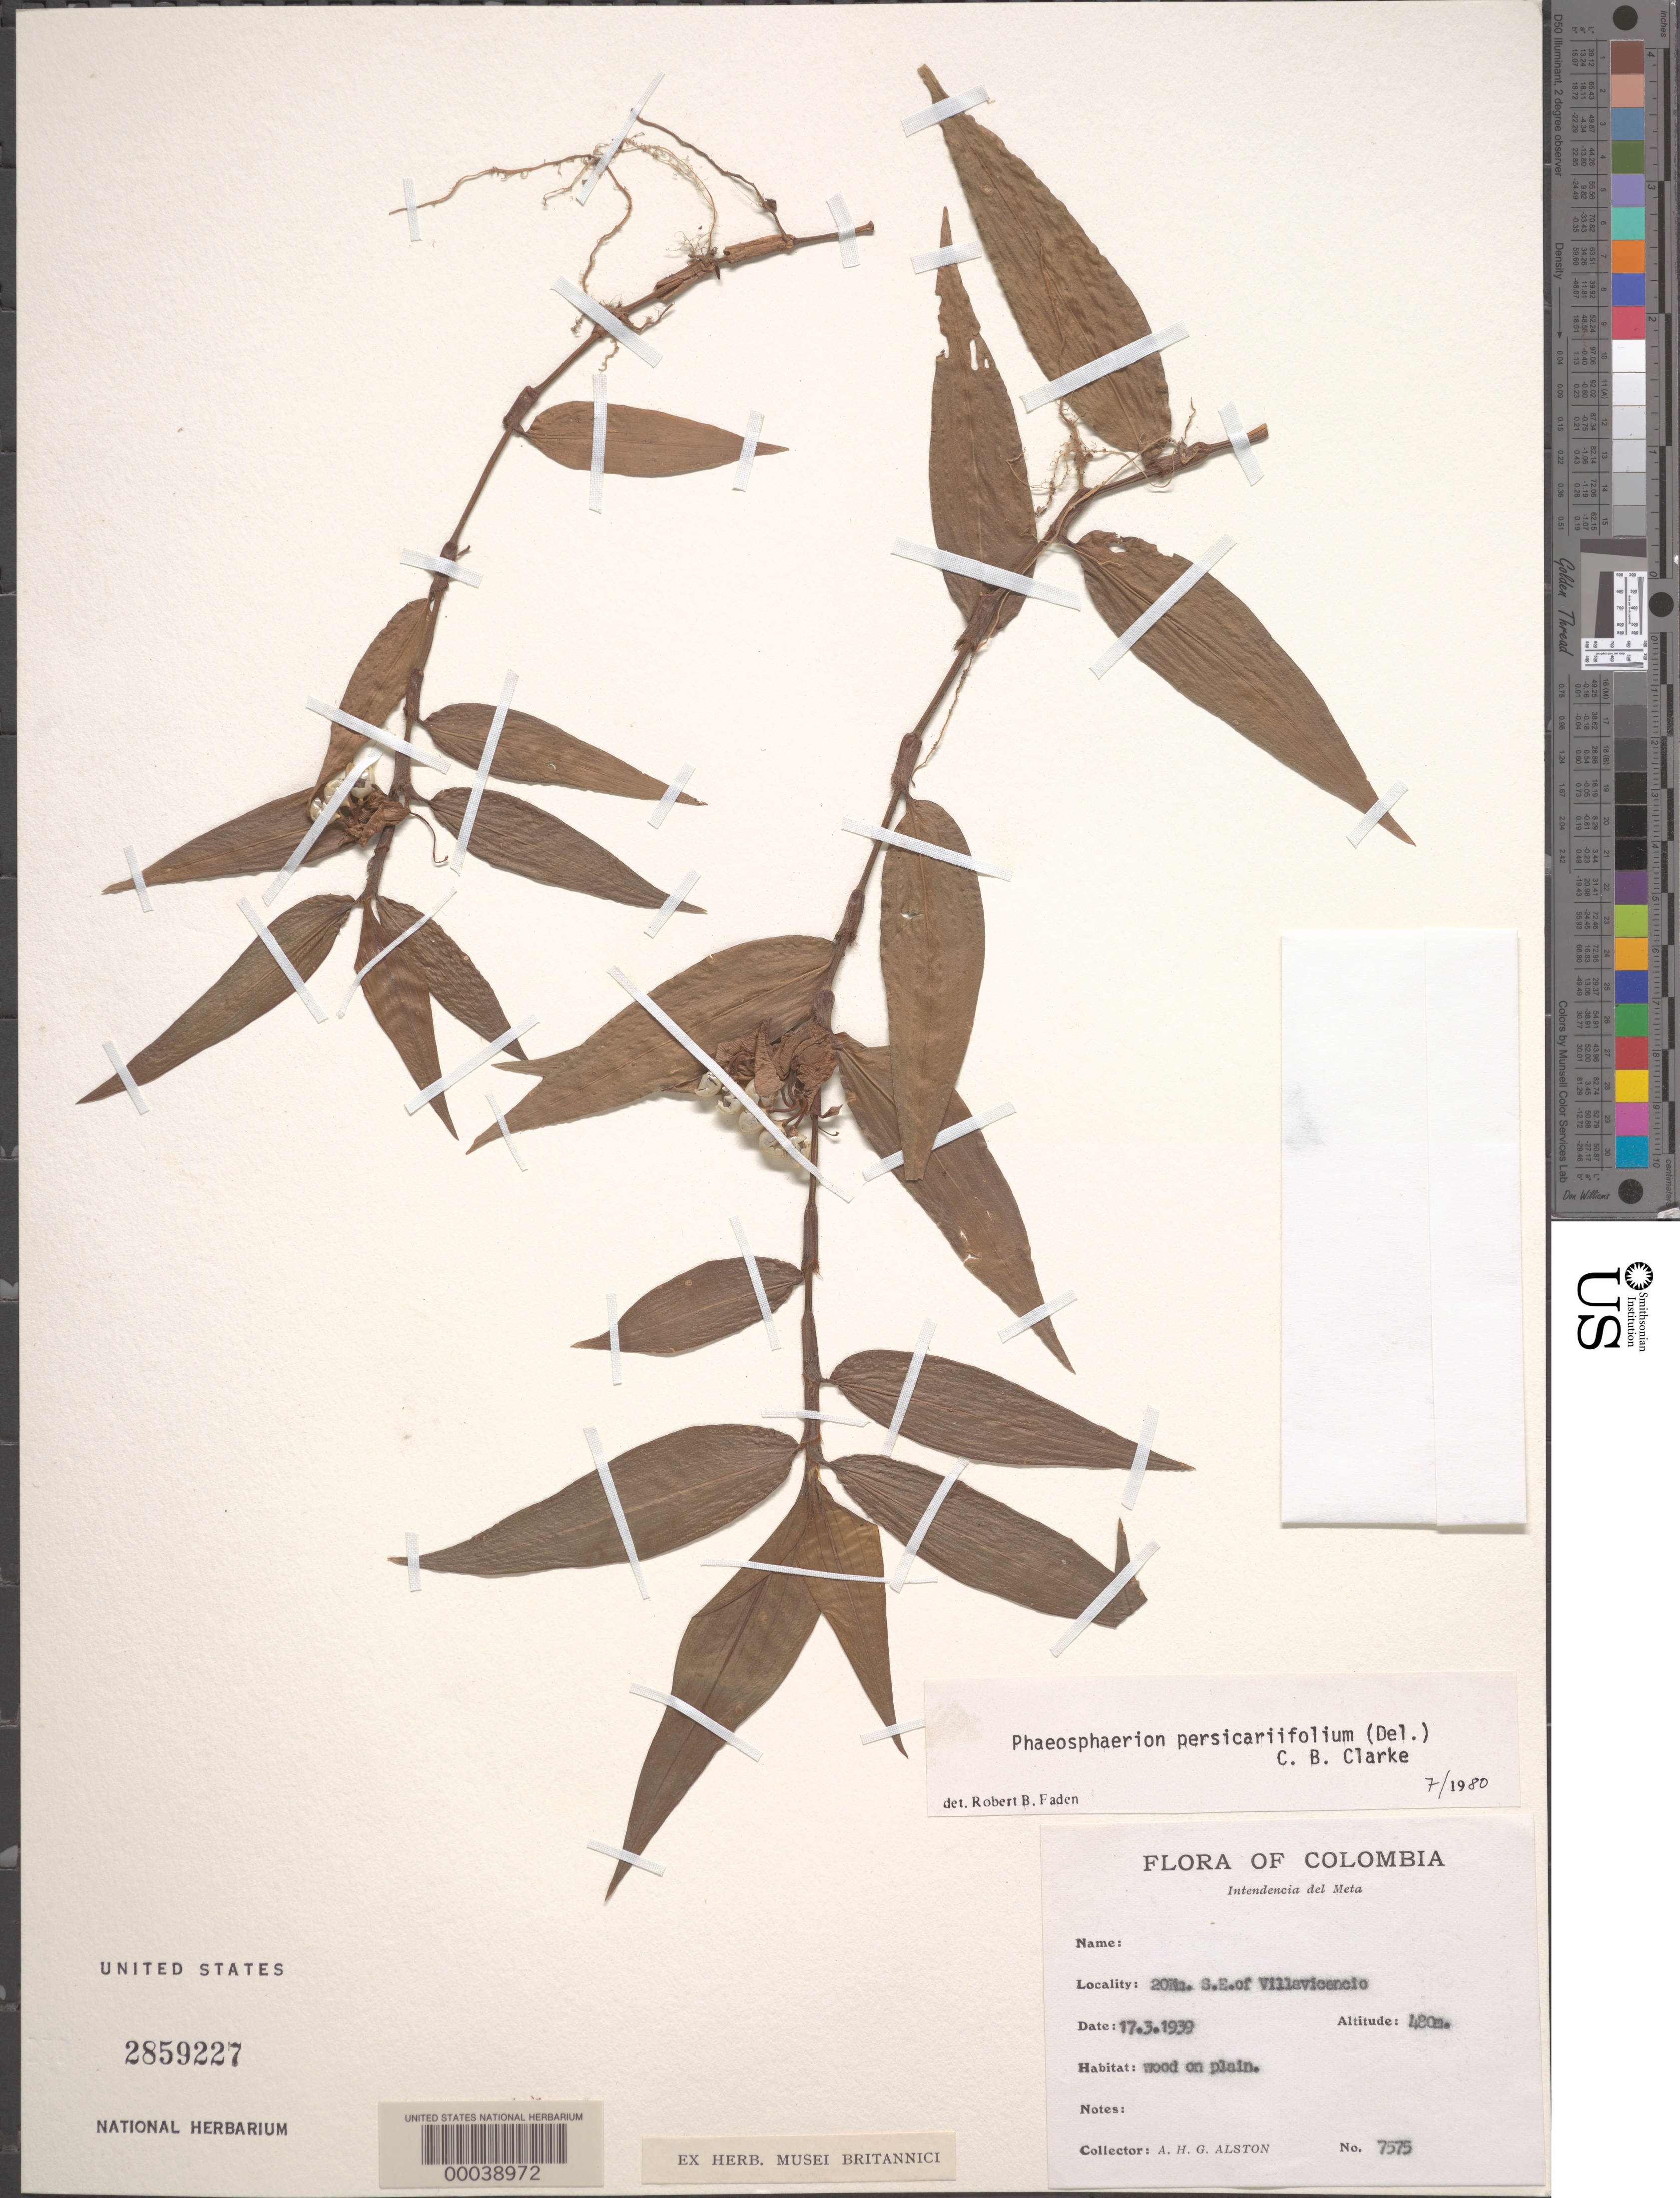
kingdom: Plantae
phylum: Tracheophyta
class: Liliopsida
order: Commelinales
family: Commelinaceae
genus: Commelina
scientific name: Commelina rufipes var. glabrata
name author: (D.R. Hunt) Faden & D.R. Hunt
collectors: A. H. Alston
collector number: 7575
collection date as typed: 17 Mar 1939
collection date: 1939-03-17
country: Colombia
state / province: Meta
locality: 20 km SE of Villa Vicencia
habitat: Wood on plain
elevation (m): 480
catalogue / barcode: US 2859227